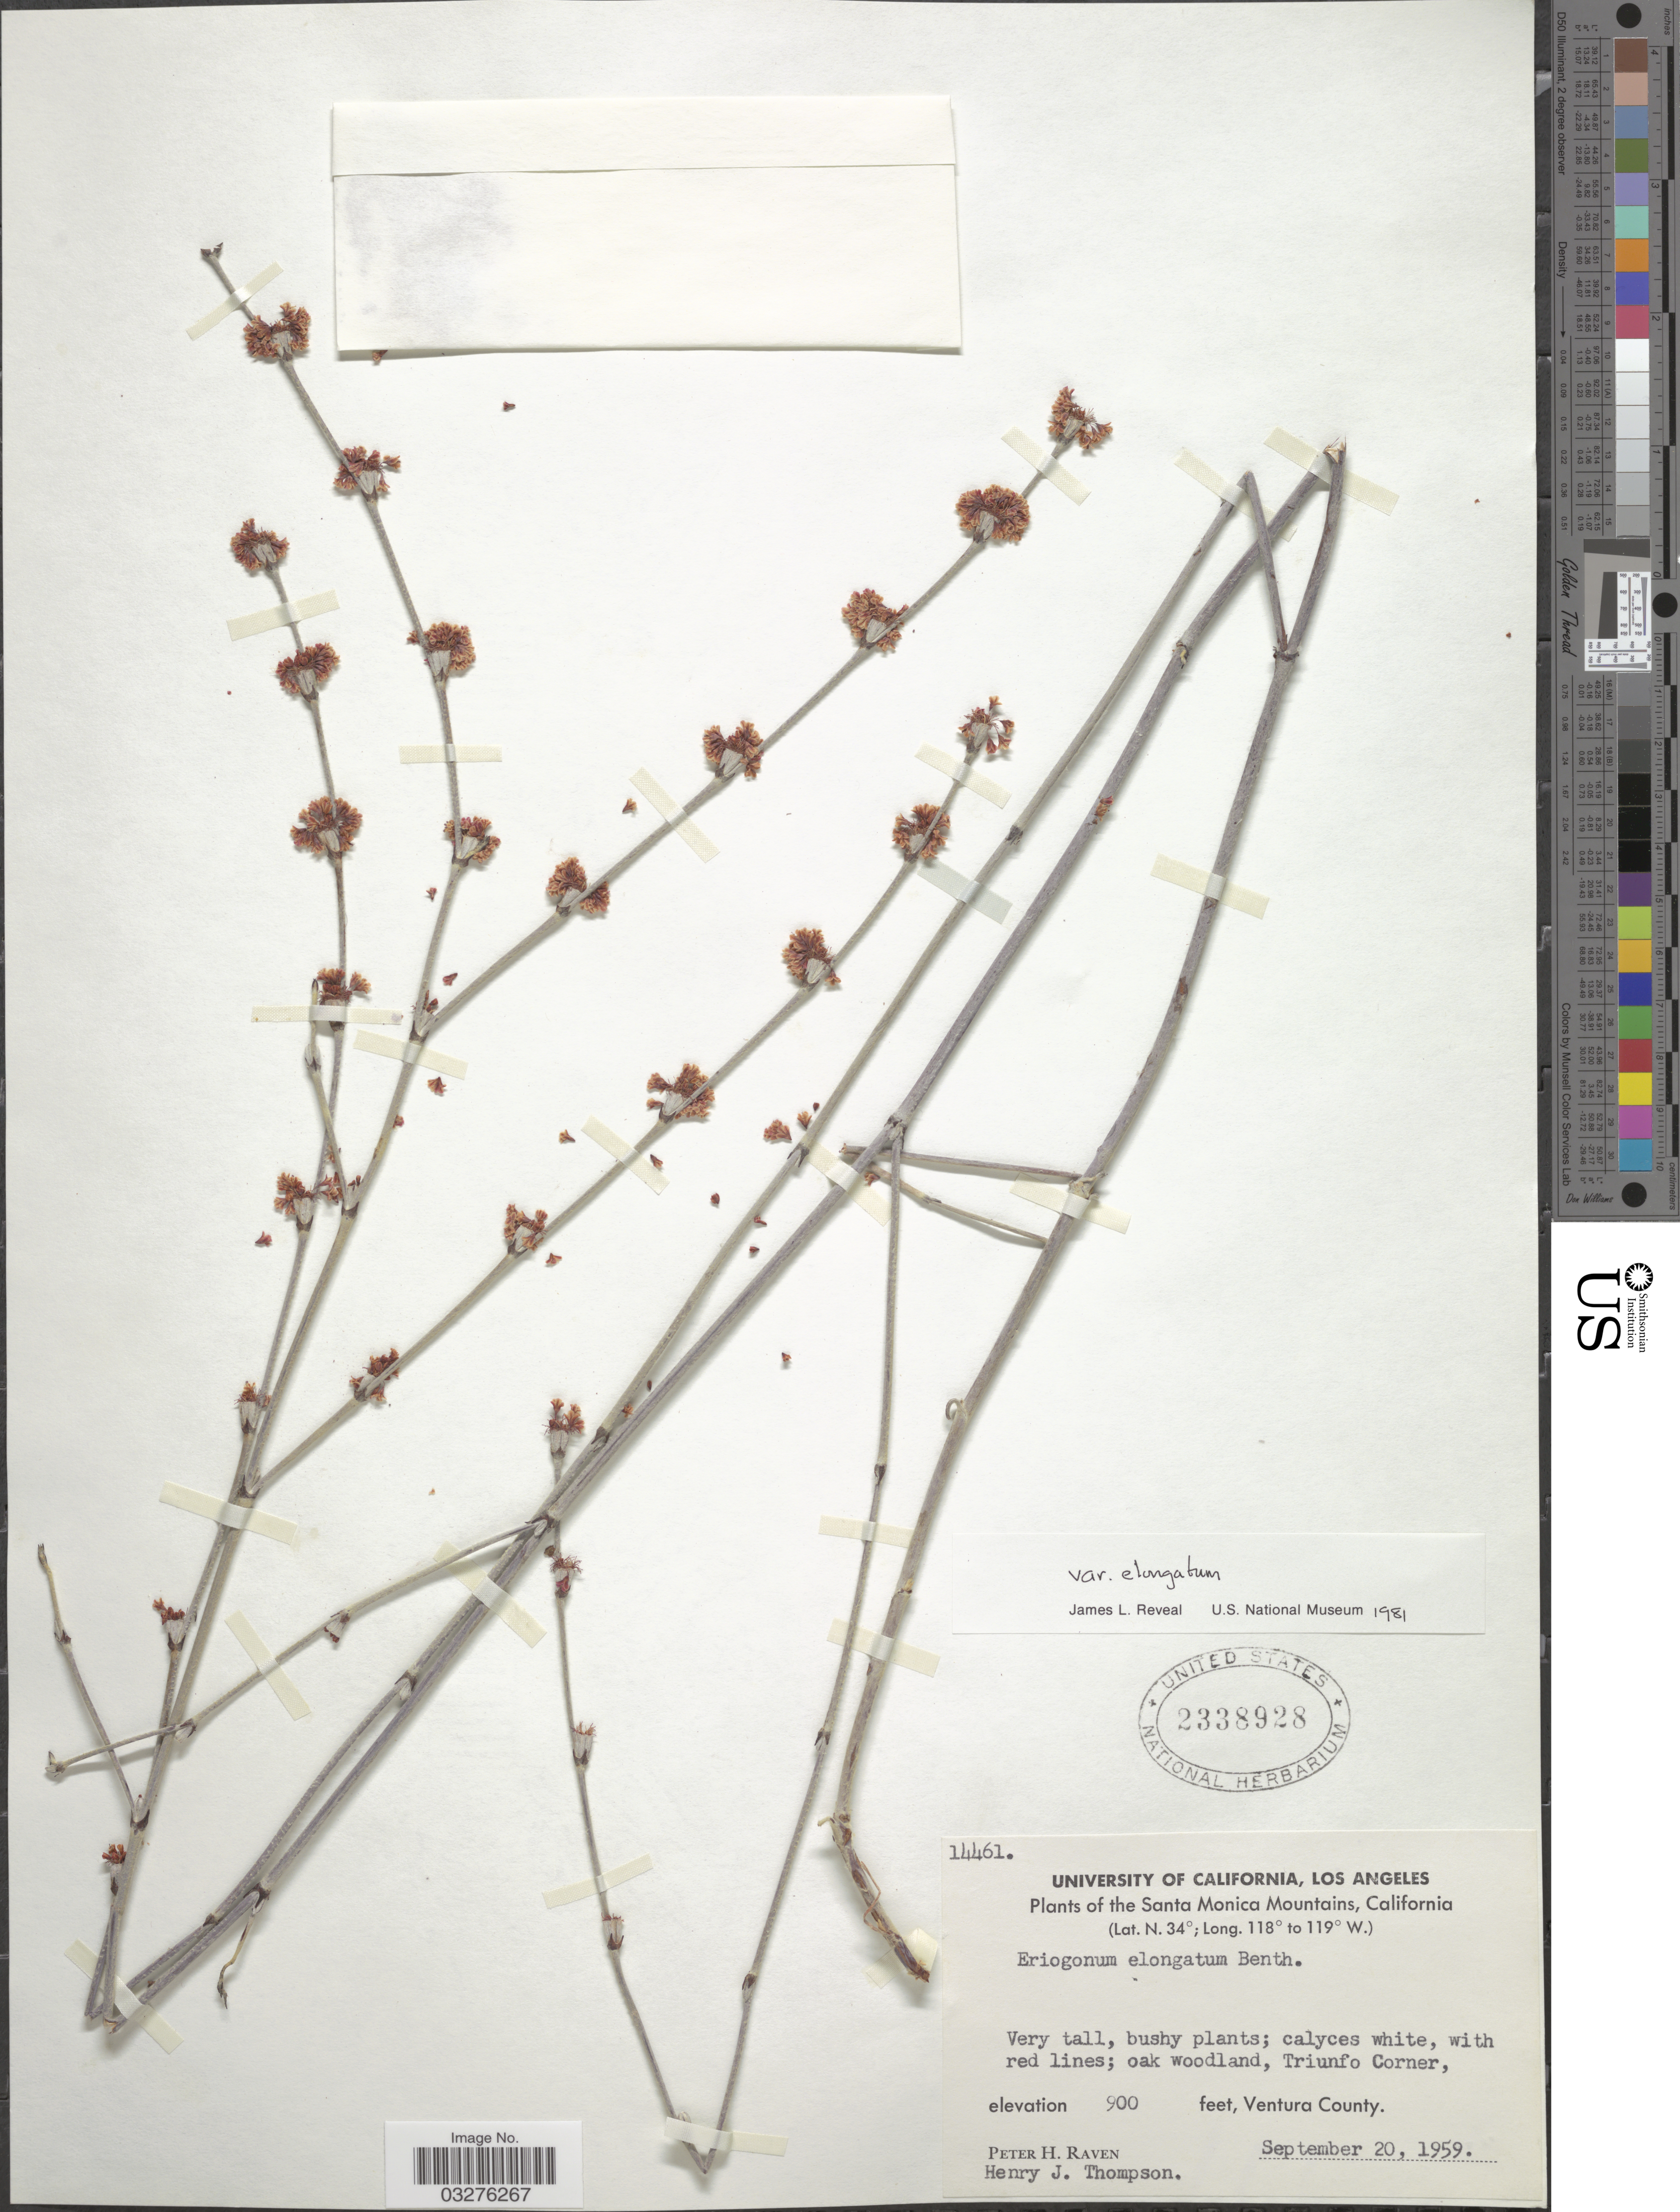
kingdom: Plantae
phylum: Tracheophyta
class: Magnoliopsida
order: Caryophyllales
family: Polygonaceae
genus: Eriogonum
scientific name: Eriogonum elongatum var. elongatum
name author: Benth.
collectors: P. Raven & H. J. Thompson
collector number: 14461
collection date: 1959-09-20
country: United States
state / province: California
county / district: Ventura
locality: The Santa Monica Mountains, oak woodland, Triunfo Corner, Ventura County.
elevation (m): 274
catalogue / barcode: US 2338928